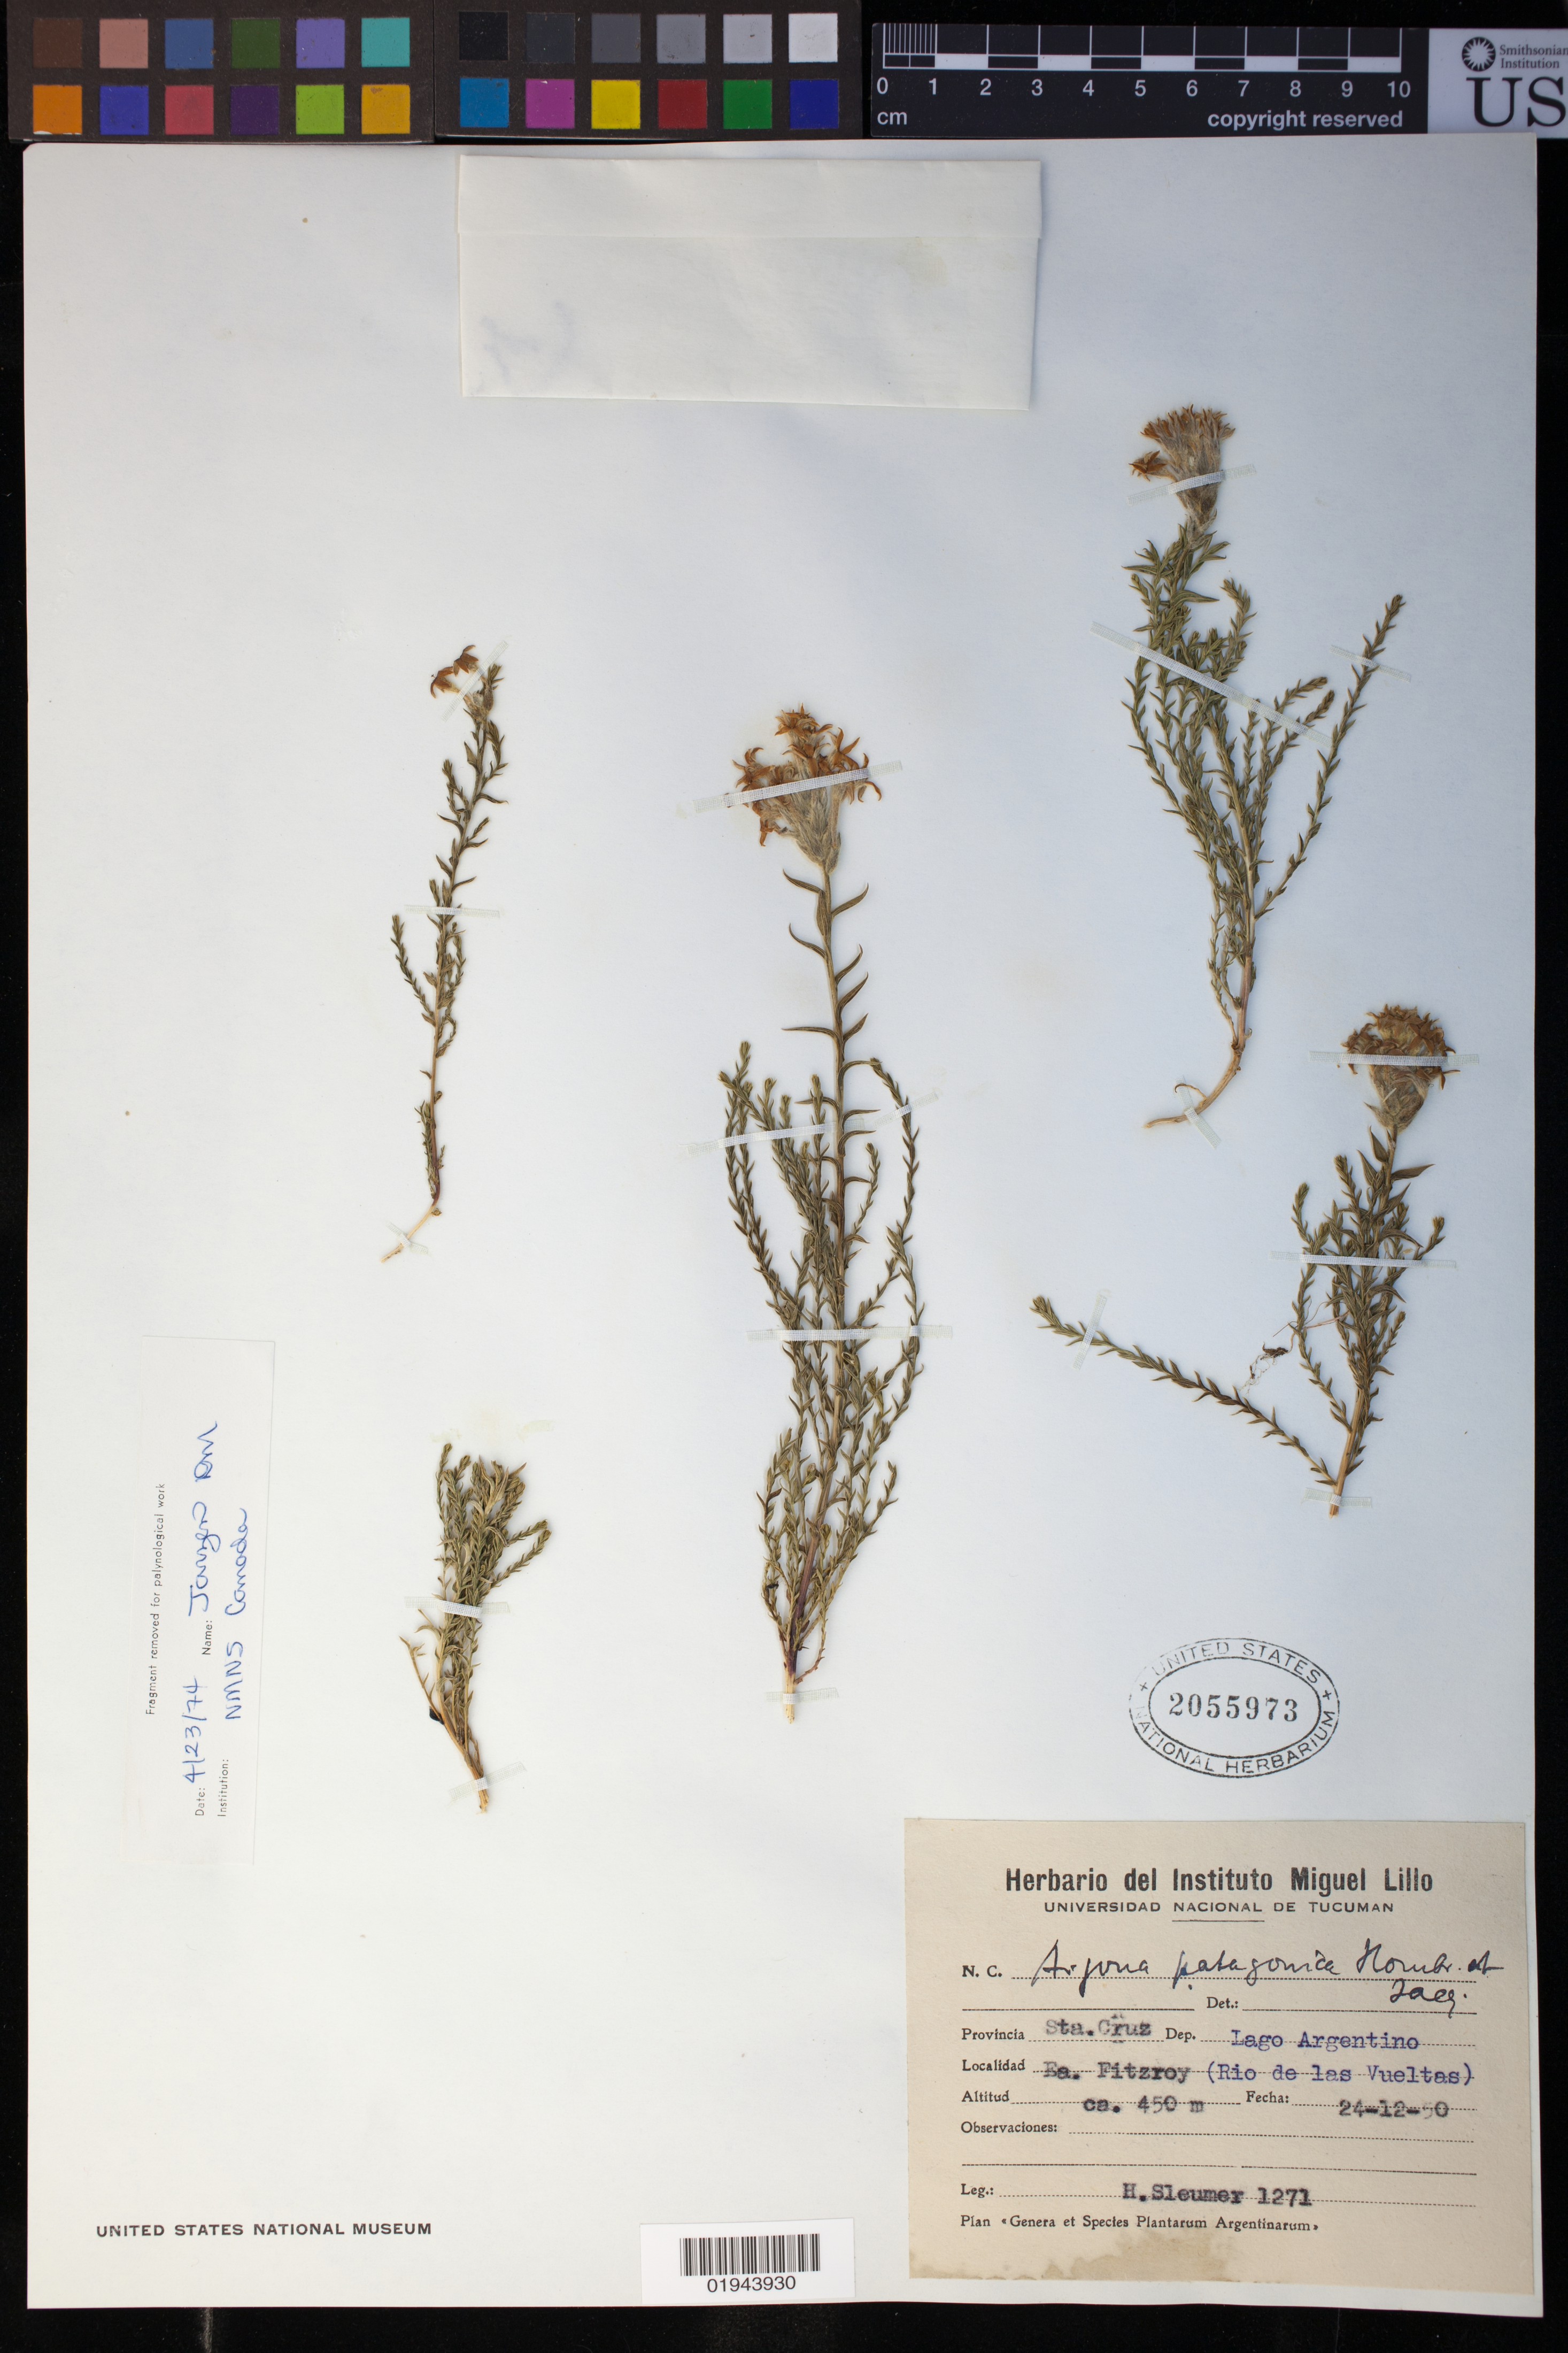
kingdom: Plantae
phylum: Tracheophyta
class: Magnoliopsida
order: Santalales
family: Schoepfiaceae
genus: Arjona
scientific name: Arjona patagonica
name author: Hombr. & Jacquinot ex Decne.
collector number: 1271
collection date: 1950-12-24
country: Argentina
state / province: Santa Cruz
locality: Lago Argentino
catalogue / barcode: US 2055973